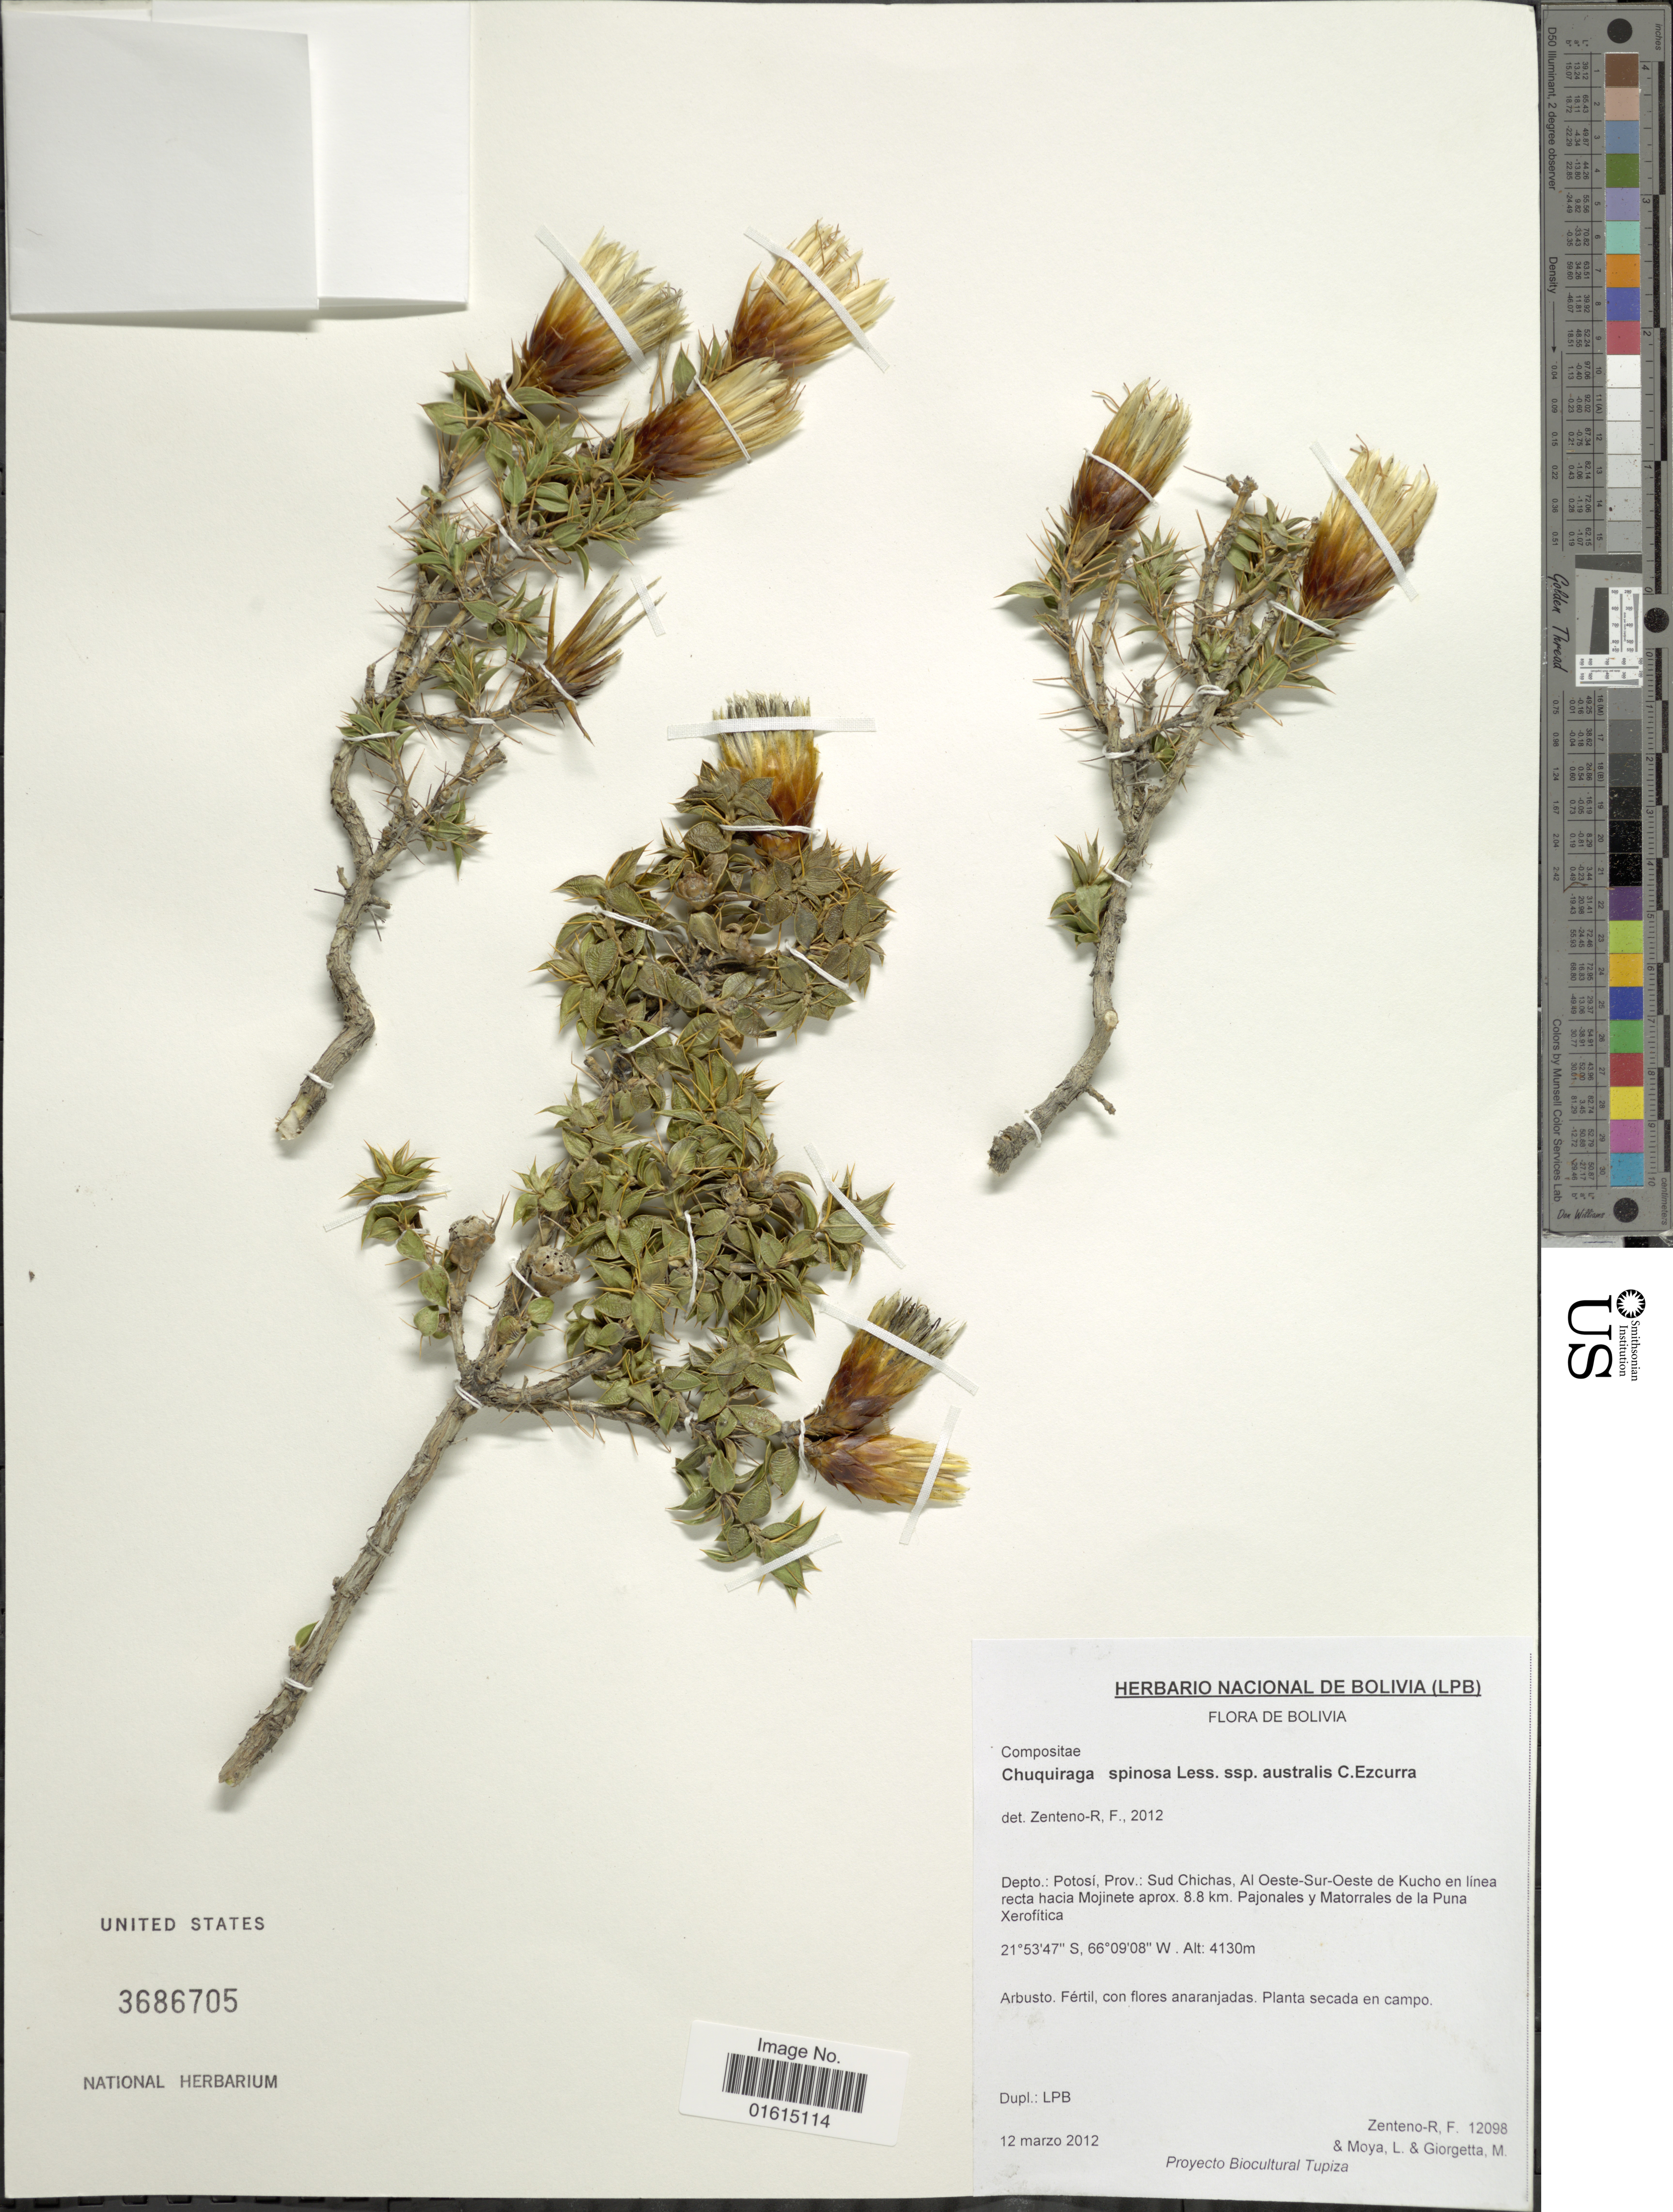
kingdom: Plantae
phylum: Tracheophyta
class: Magnoliopsida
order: Asterales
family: Asteraceae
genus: Chuquiraga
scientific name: Chuquiraga spinosa subsp. australis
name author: C. Ezcurra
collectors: F. Zenteno, L. Moya & M. Giorgetta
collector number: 12098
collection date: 2012-03-12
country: Bolivia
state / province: Potosi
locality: Depto. Potosi, Prov. Sud Chichas, Al Oeste-Sur-Oeste de Kucho en linea recta Mojinete aprox. 8.8 km Pajonales y Matorrales de la Puna Xerofitica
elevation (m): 4130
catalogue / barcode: US 3686705